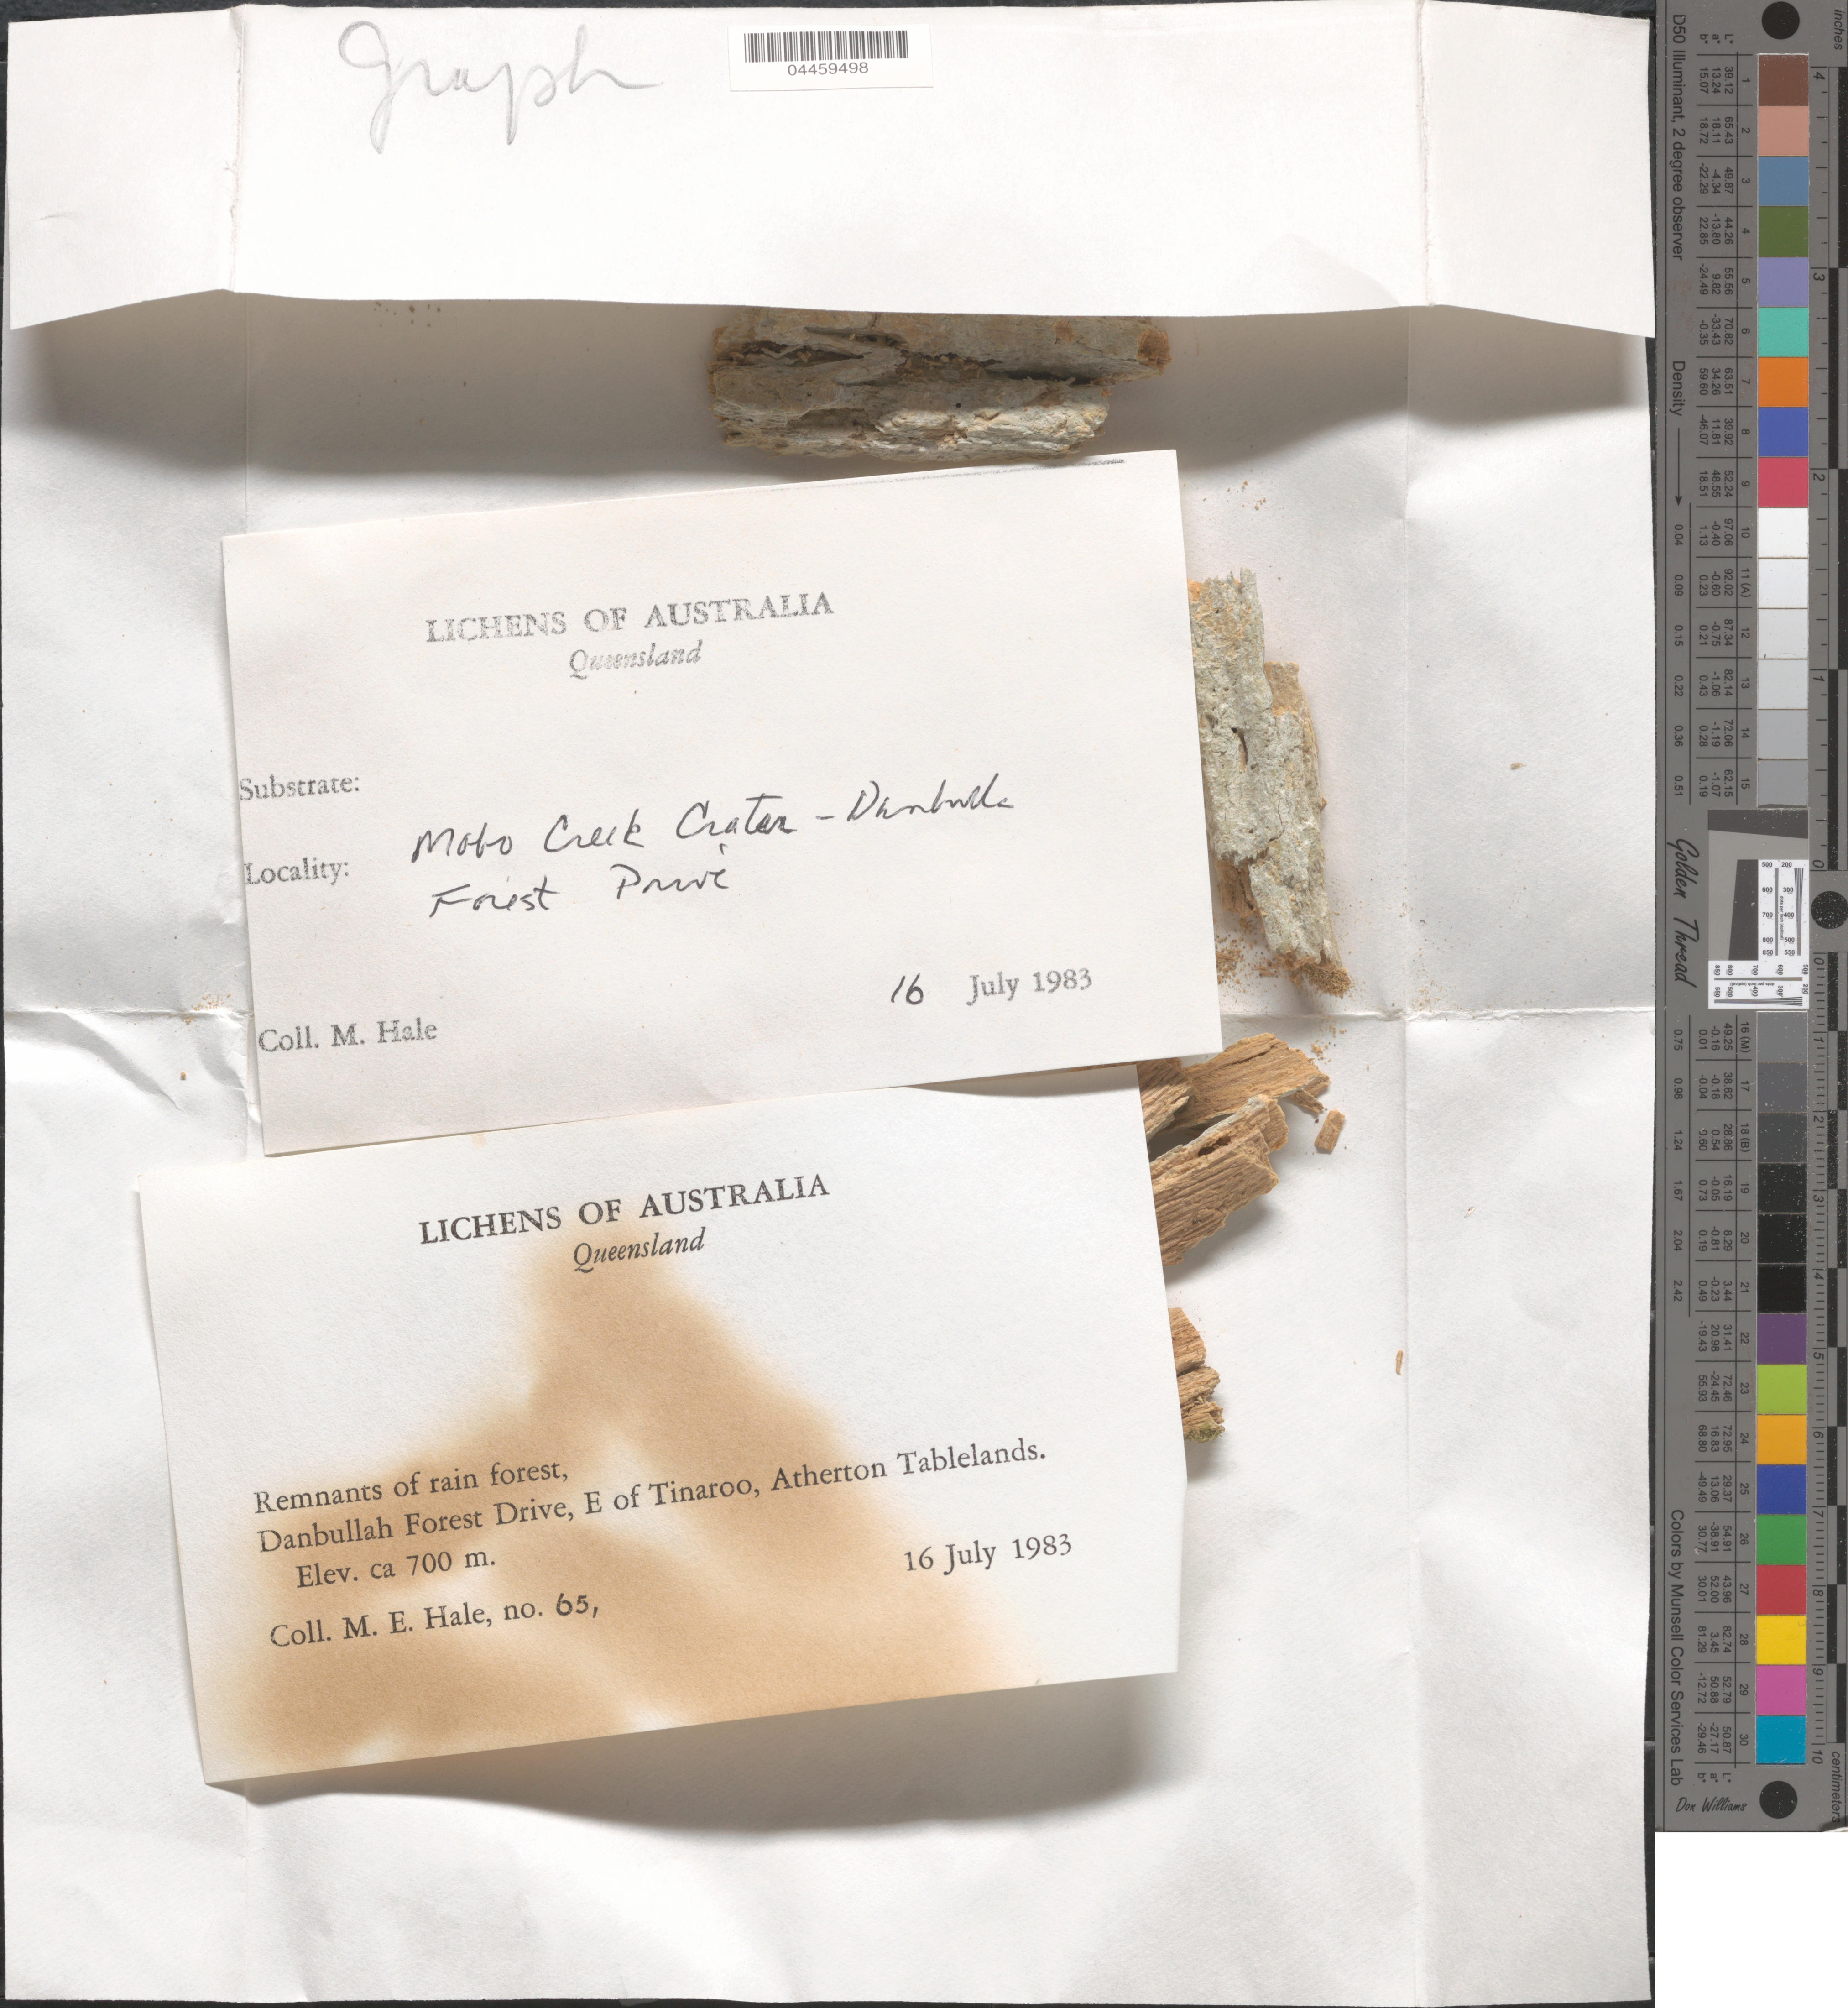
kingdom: Fungi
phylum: Ascomycota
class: Lecanoromycetes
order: Ostropales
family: Graphidaceae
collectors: M. Hale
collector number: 65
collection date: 1983-07-16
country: Australia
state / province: Queensland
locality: Remnants of rain forest, Danbullah Forest Drive, E of Tinaroo, Atherton Tablelands. Mobo Creek Crater - Danbullah Forest Drive.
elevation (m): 700